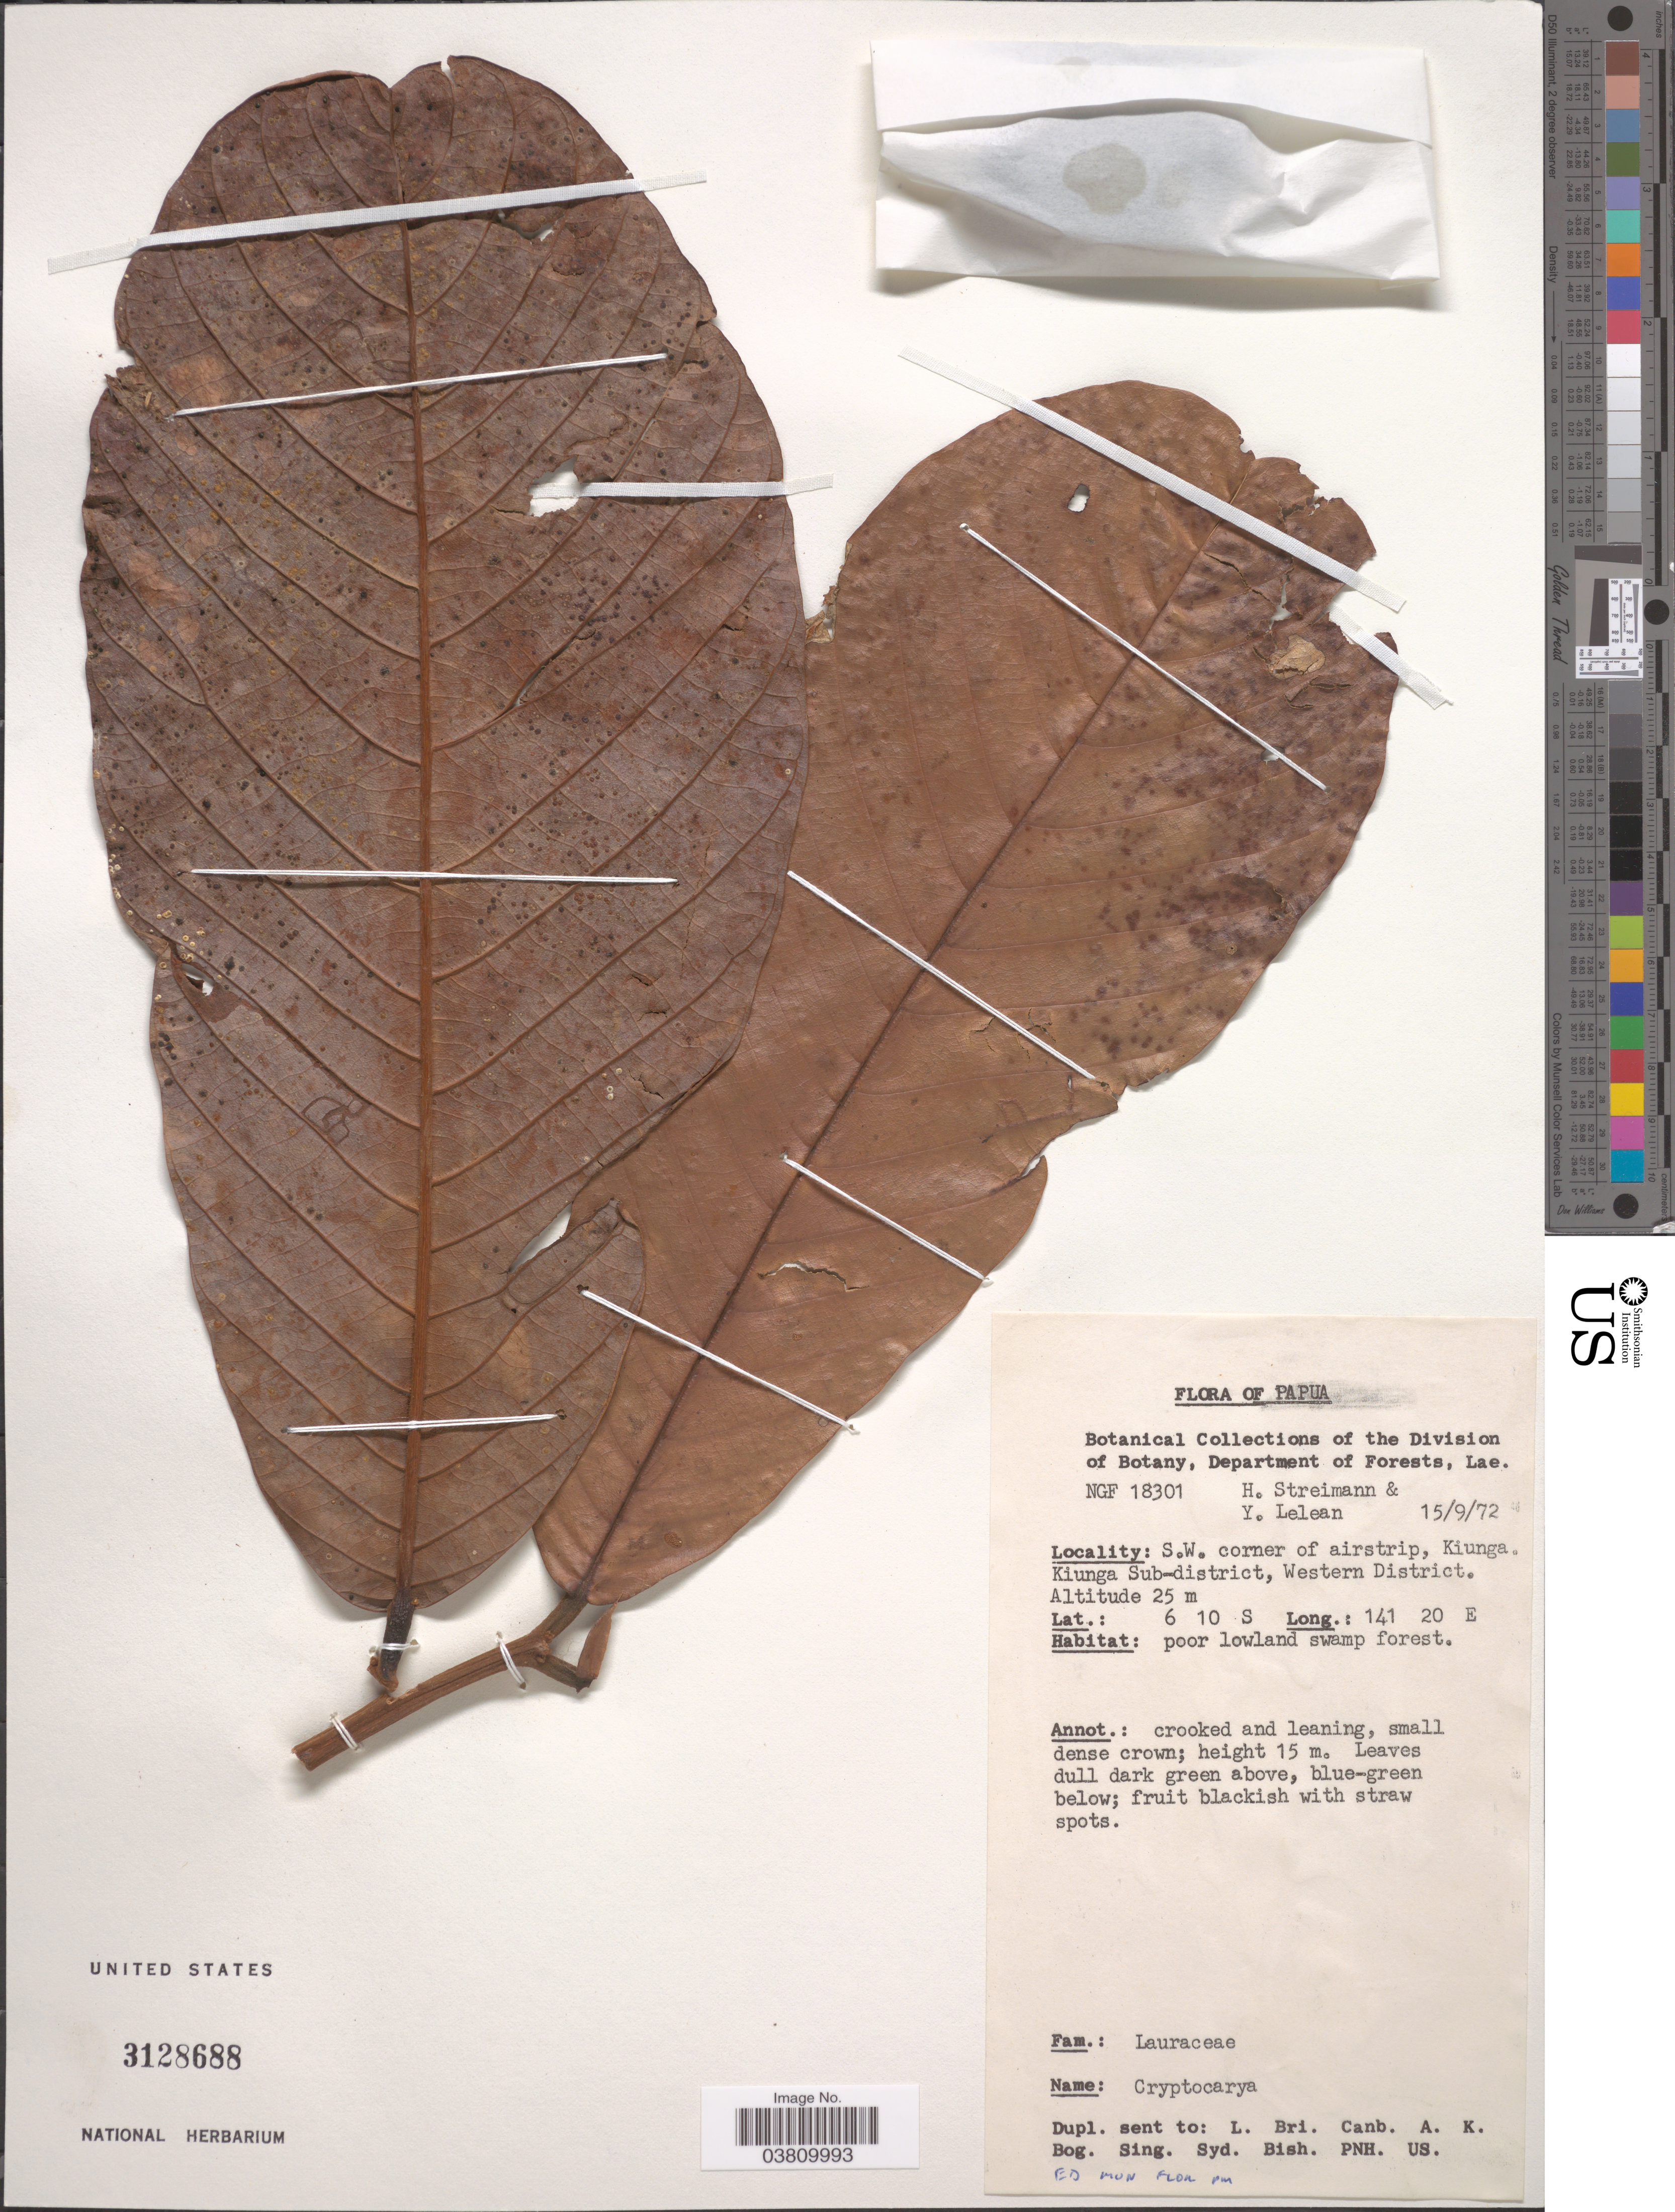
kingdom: Plantae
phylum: Tracheophyta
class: Magnoliopsida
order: Laurales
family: Lauraceae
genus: Cryptocarya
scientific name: Cryptocarya sp.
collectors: H. Steimann & Y. Lelean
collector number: NGF 18301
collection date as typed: Transcribed d/m/y: 15/9/72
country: Papua New Guinea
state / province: Manus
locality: S.W. corner of airstrip, Kiunga. Kiunga Sub-district, Western District.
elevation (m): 25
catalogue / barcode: US 3128688